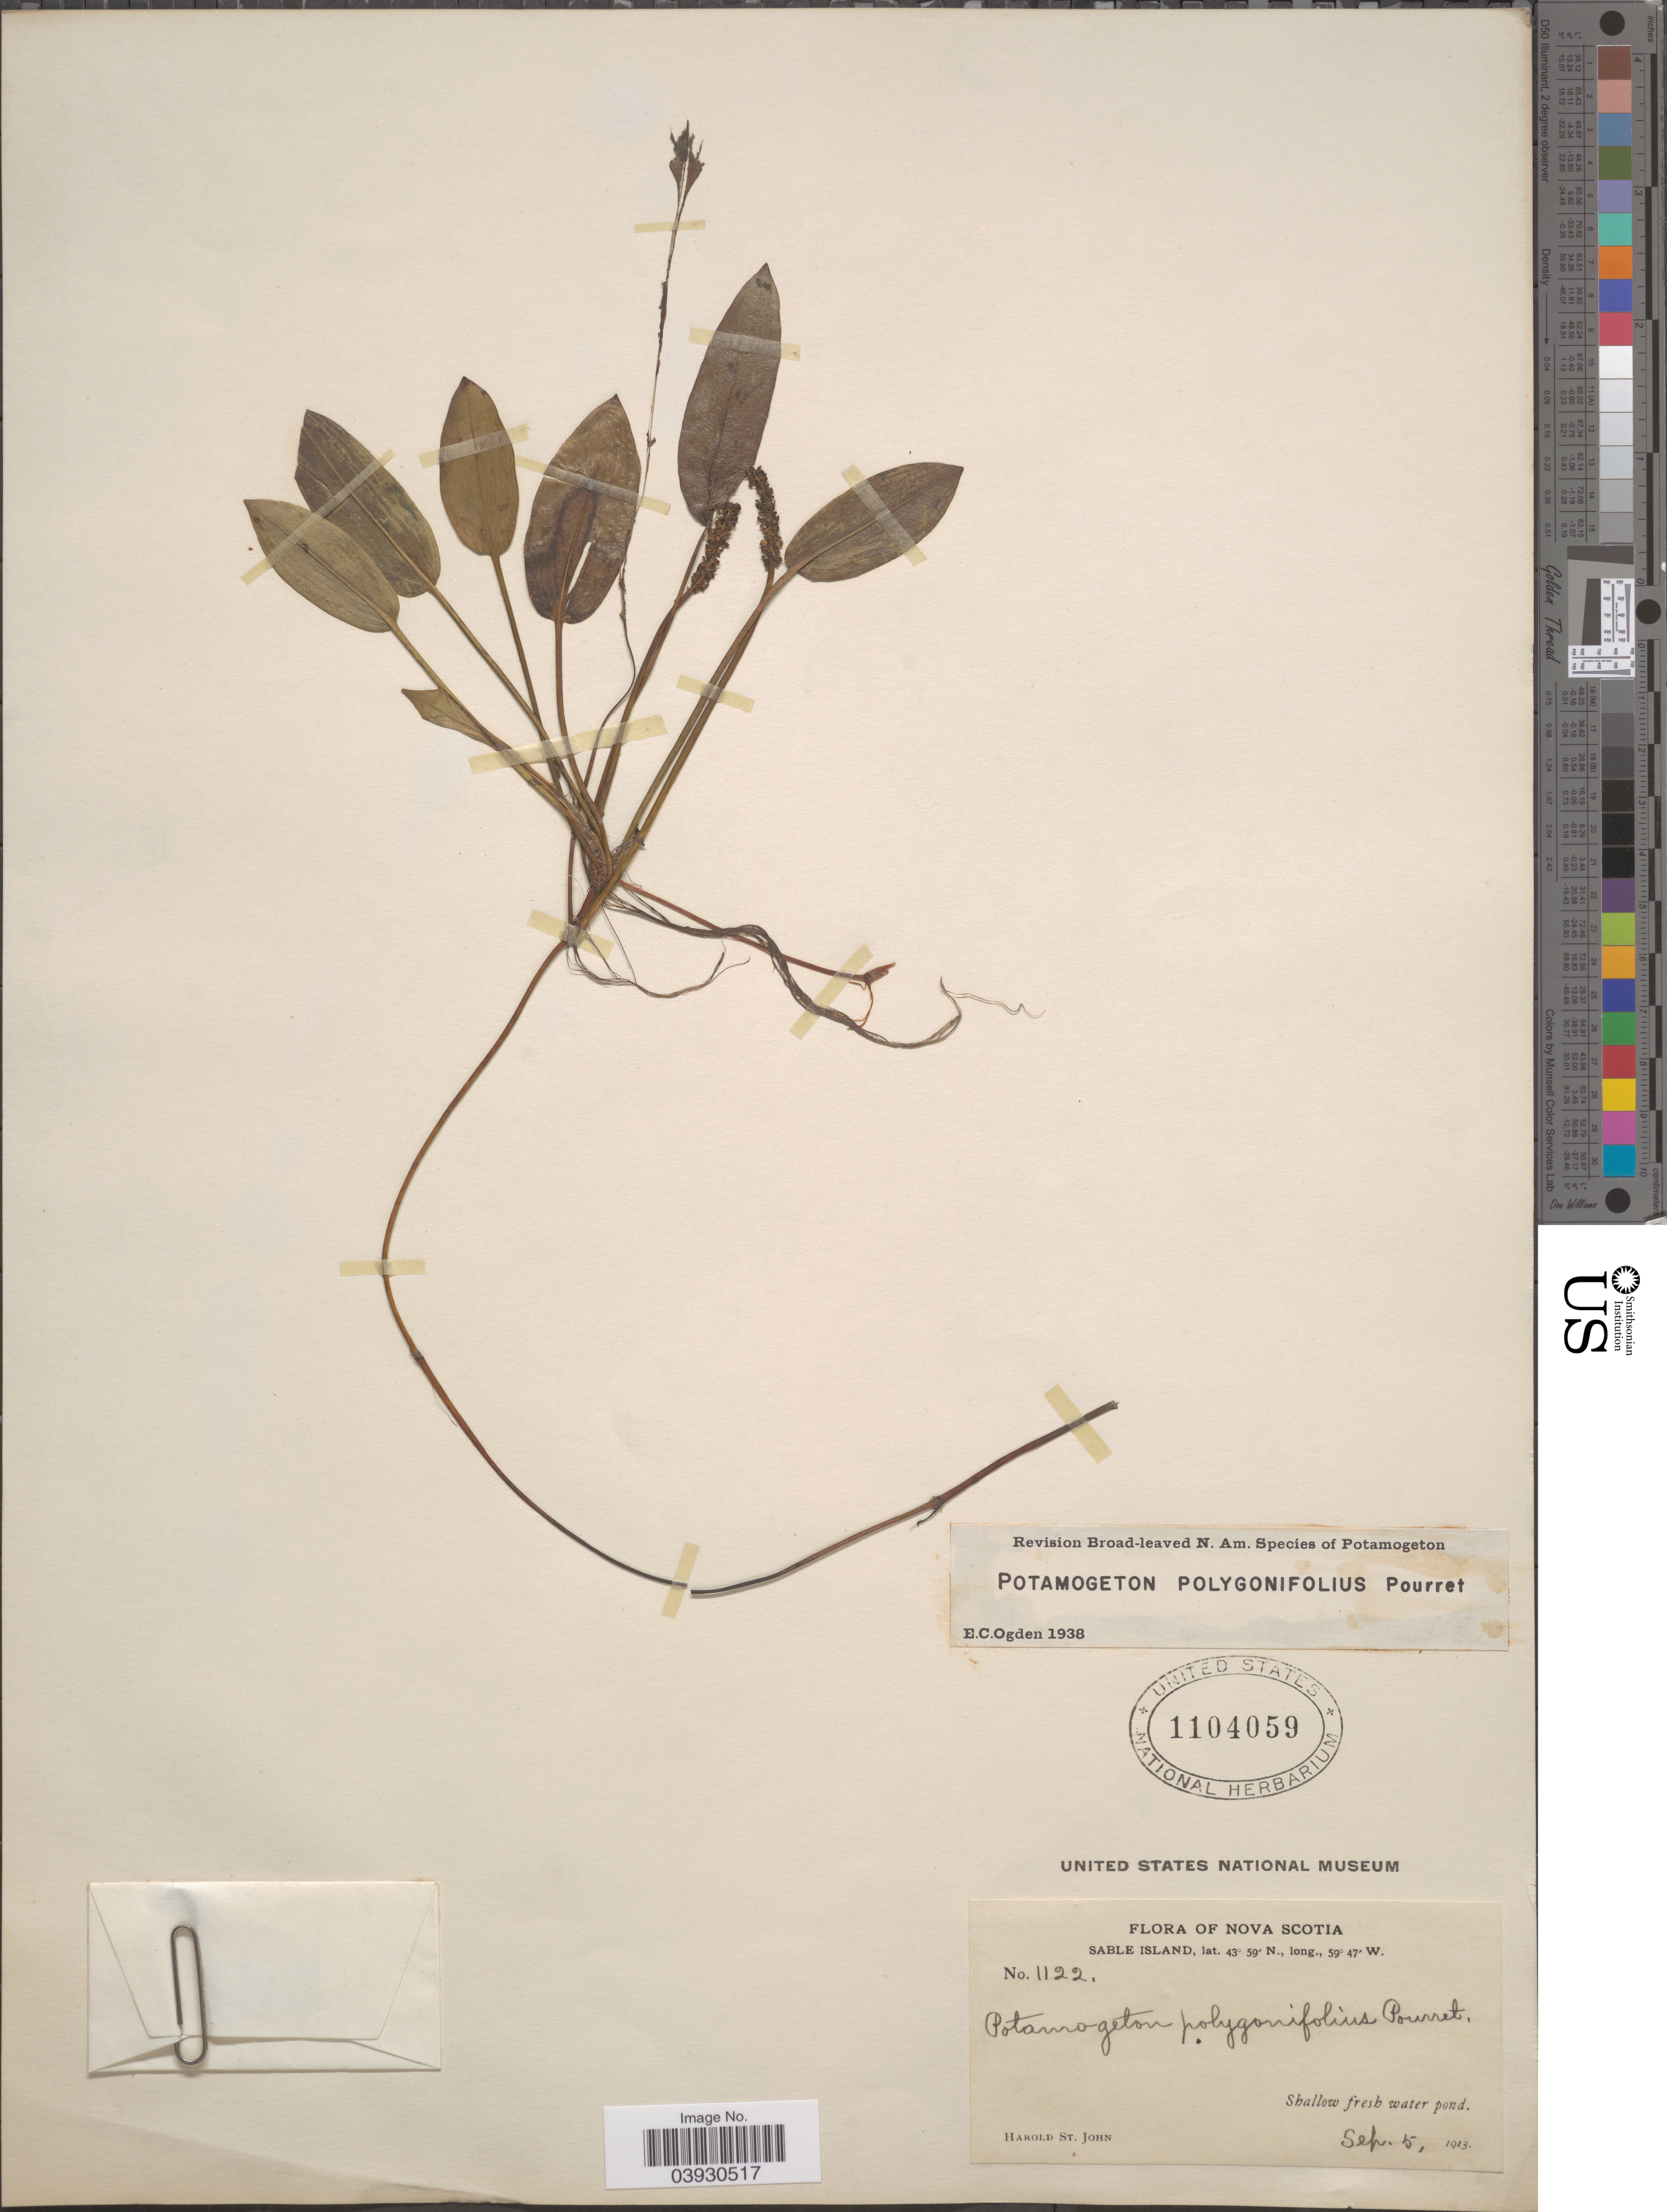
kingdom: Plantae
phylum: Tracheophyta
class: Liliopsida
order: Alismatales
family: Potamogetonaceae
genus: Potamogeton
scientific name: Potamogeton polygonifolius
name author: Pourr.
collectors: H. St. John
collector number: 1122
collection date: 1913-09-05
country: Canada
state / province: Nova Scotia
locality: Sable Island. Shallow fresh water pond.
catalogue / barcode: US 1104059